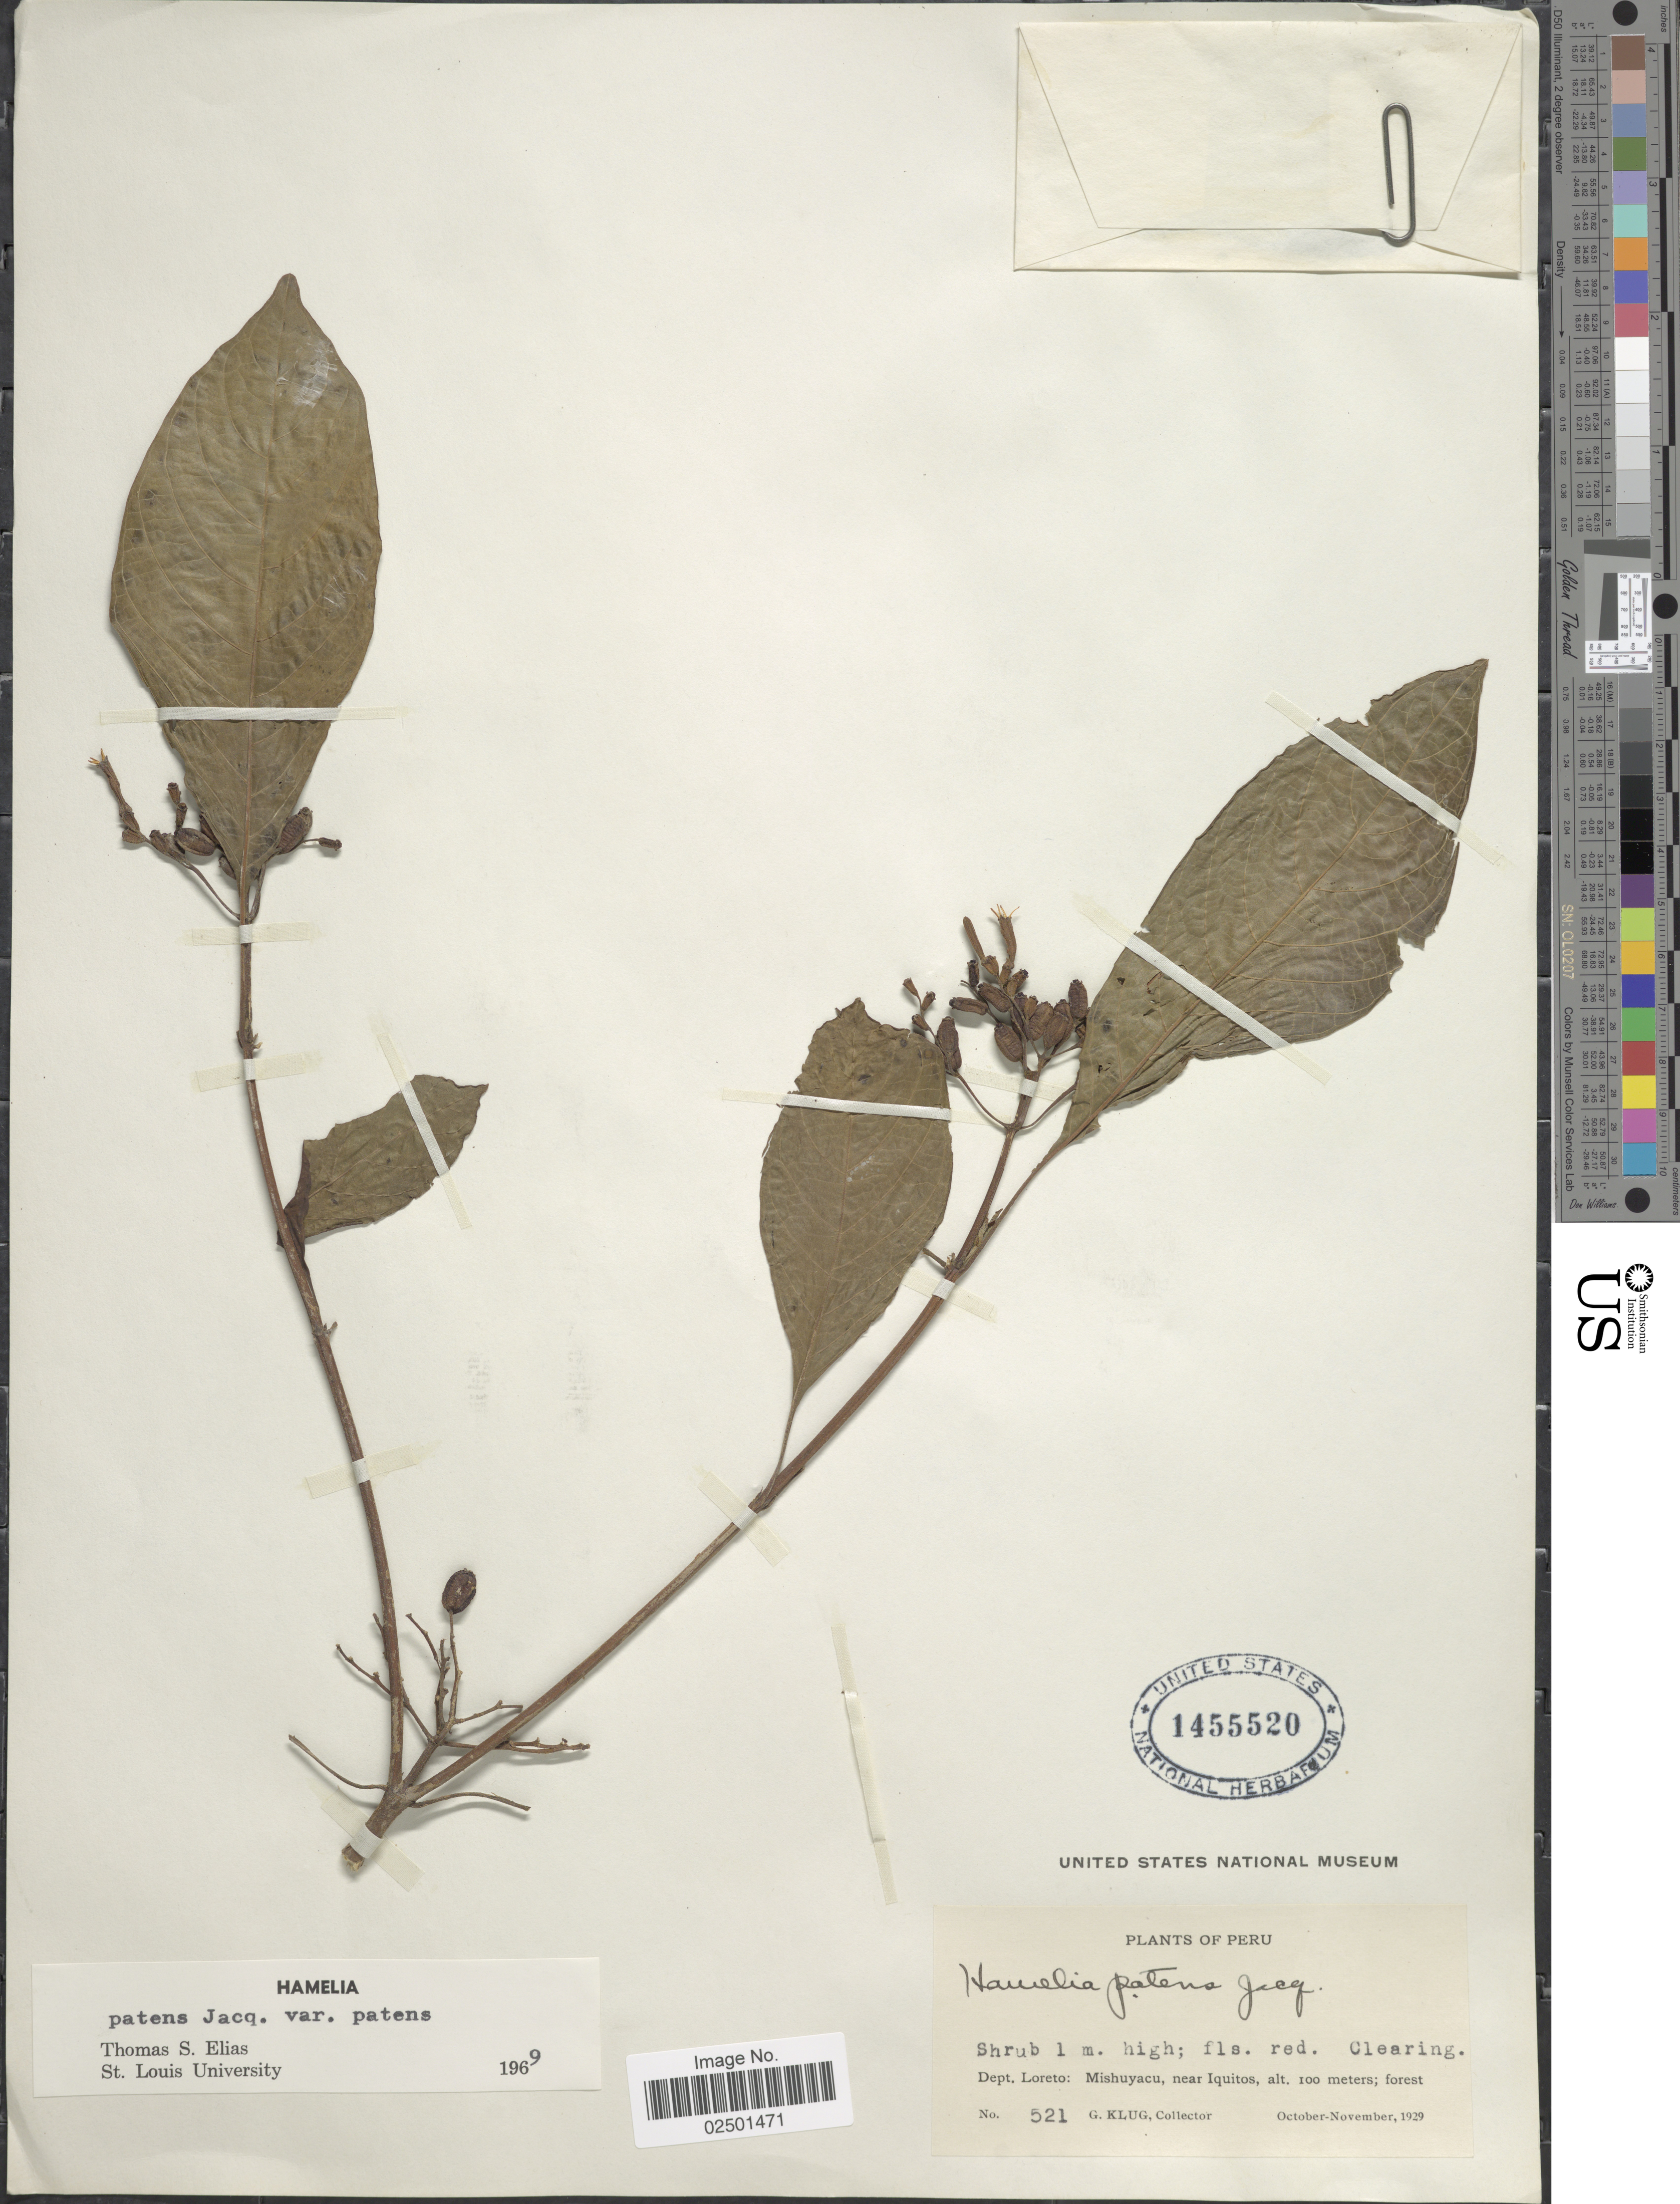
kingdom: Plantae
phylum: Tracheophyta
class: Magnoliopsida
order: Gentianales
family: Rubiaceae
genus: Hamelia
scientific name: Hamelia patens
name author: Jacq.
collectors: G. Klug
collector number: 521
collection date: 1929-10/1929-11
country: Peru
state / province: Loreto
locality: Dept. Loreto: Mishuyacu, near Iquitos.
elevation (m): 100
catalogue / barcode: US 1455520